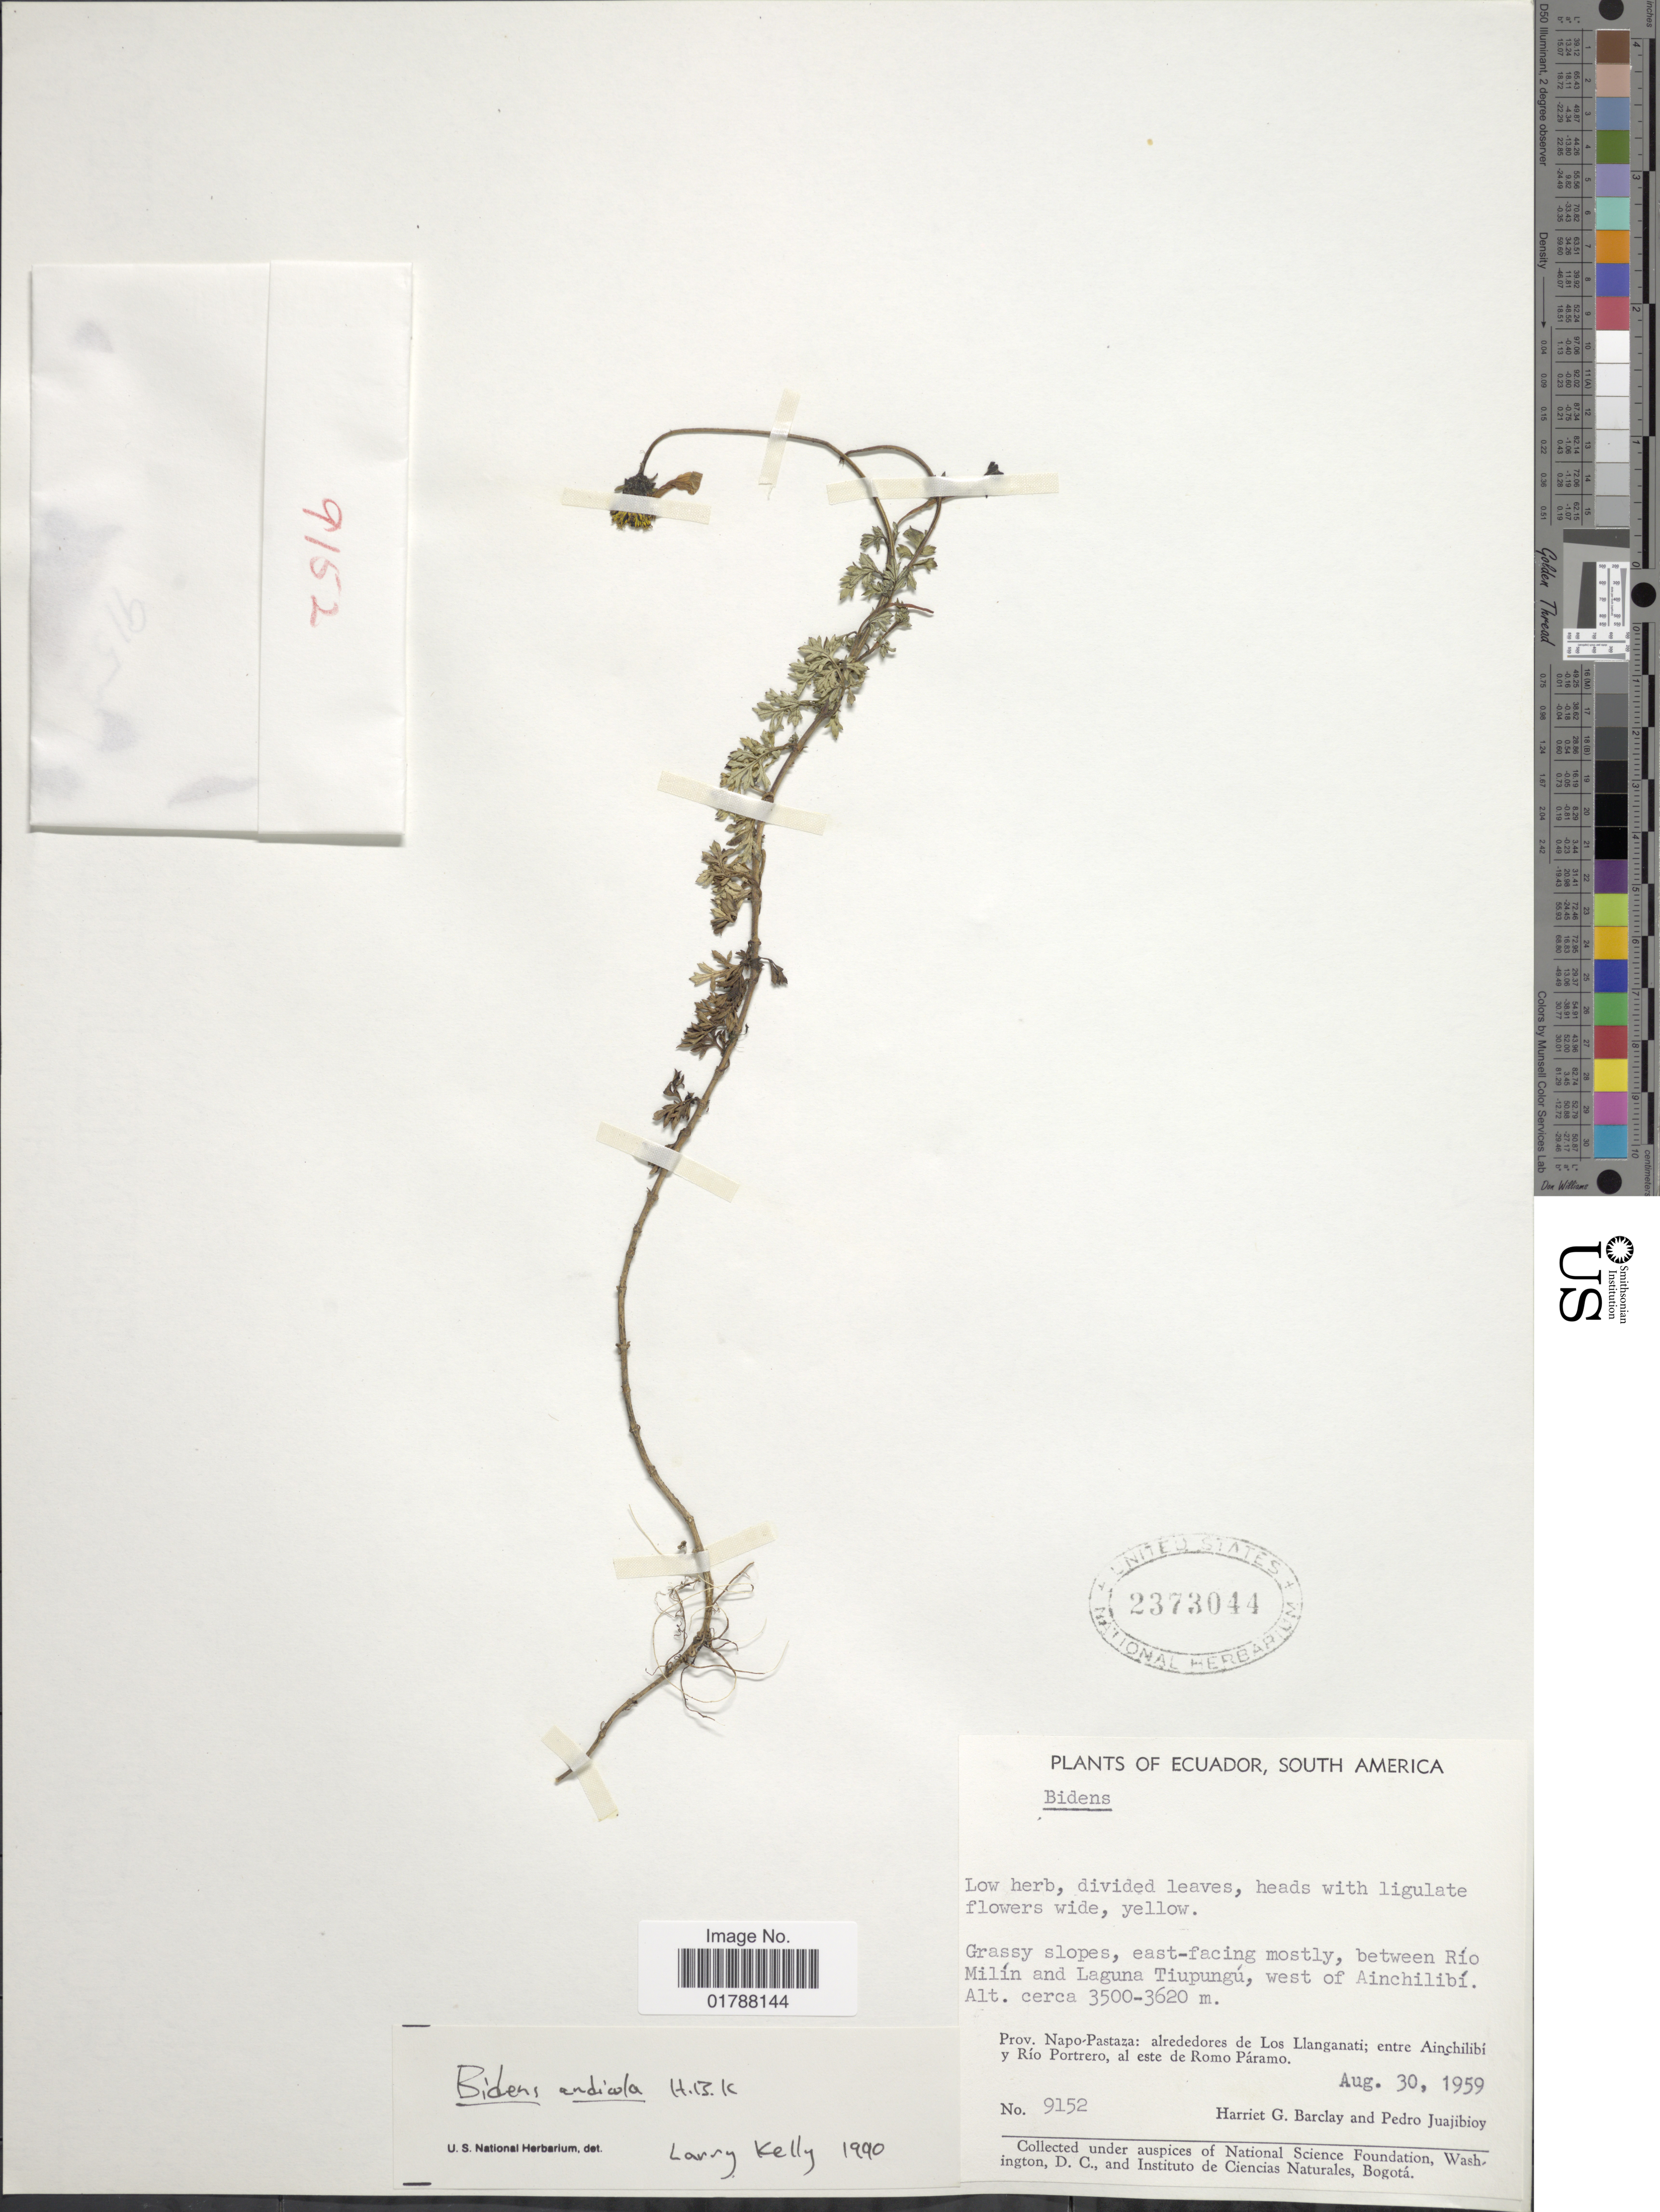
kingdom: Plantae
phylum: Tracheophyta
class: Magnoliopsida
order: Asterales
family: Asteraceae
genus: Bidens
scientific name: Bidens andicola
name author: Kunth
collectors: H. G. Barclay & P. Juajibioy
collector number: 9152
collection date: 1959-08-30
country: Ecuador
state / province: Napo / Pastaza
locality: alrededores de Los Llanganati; entre Ainchilibi y Rio Potrero, al este de Romo Paramo, East-facing mostly, between Rio Milin and Laguna Tiupungu, west of Ainchilibi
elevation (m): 3500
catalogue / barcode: US 2373044